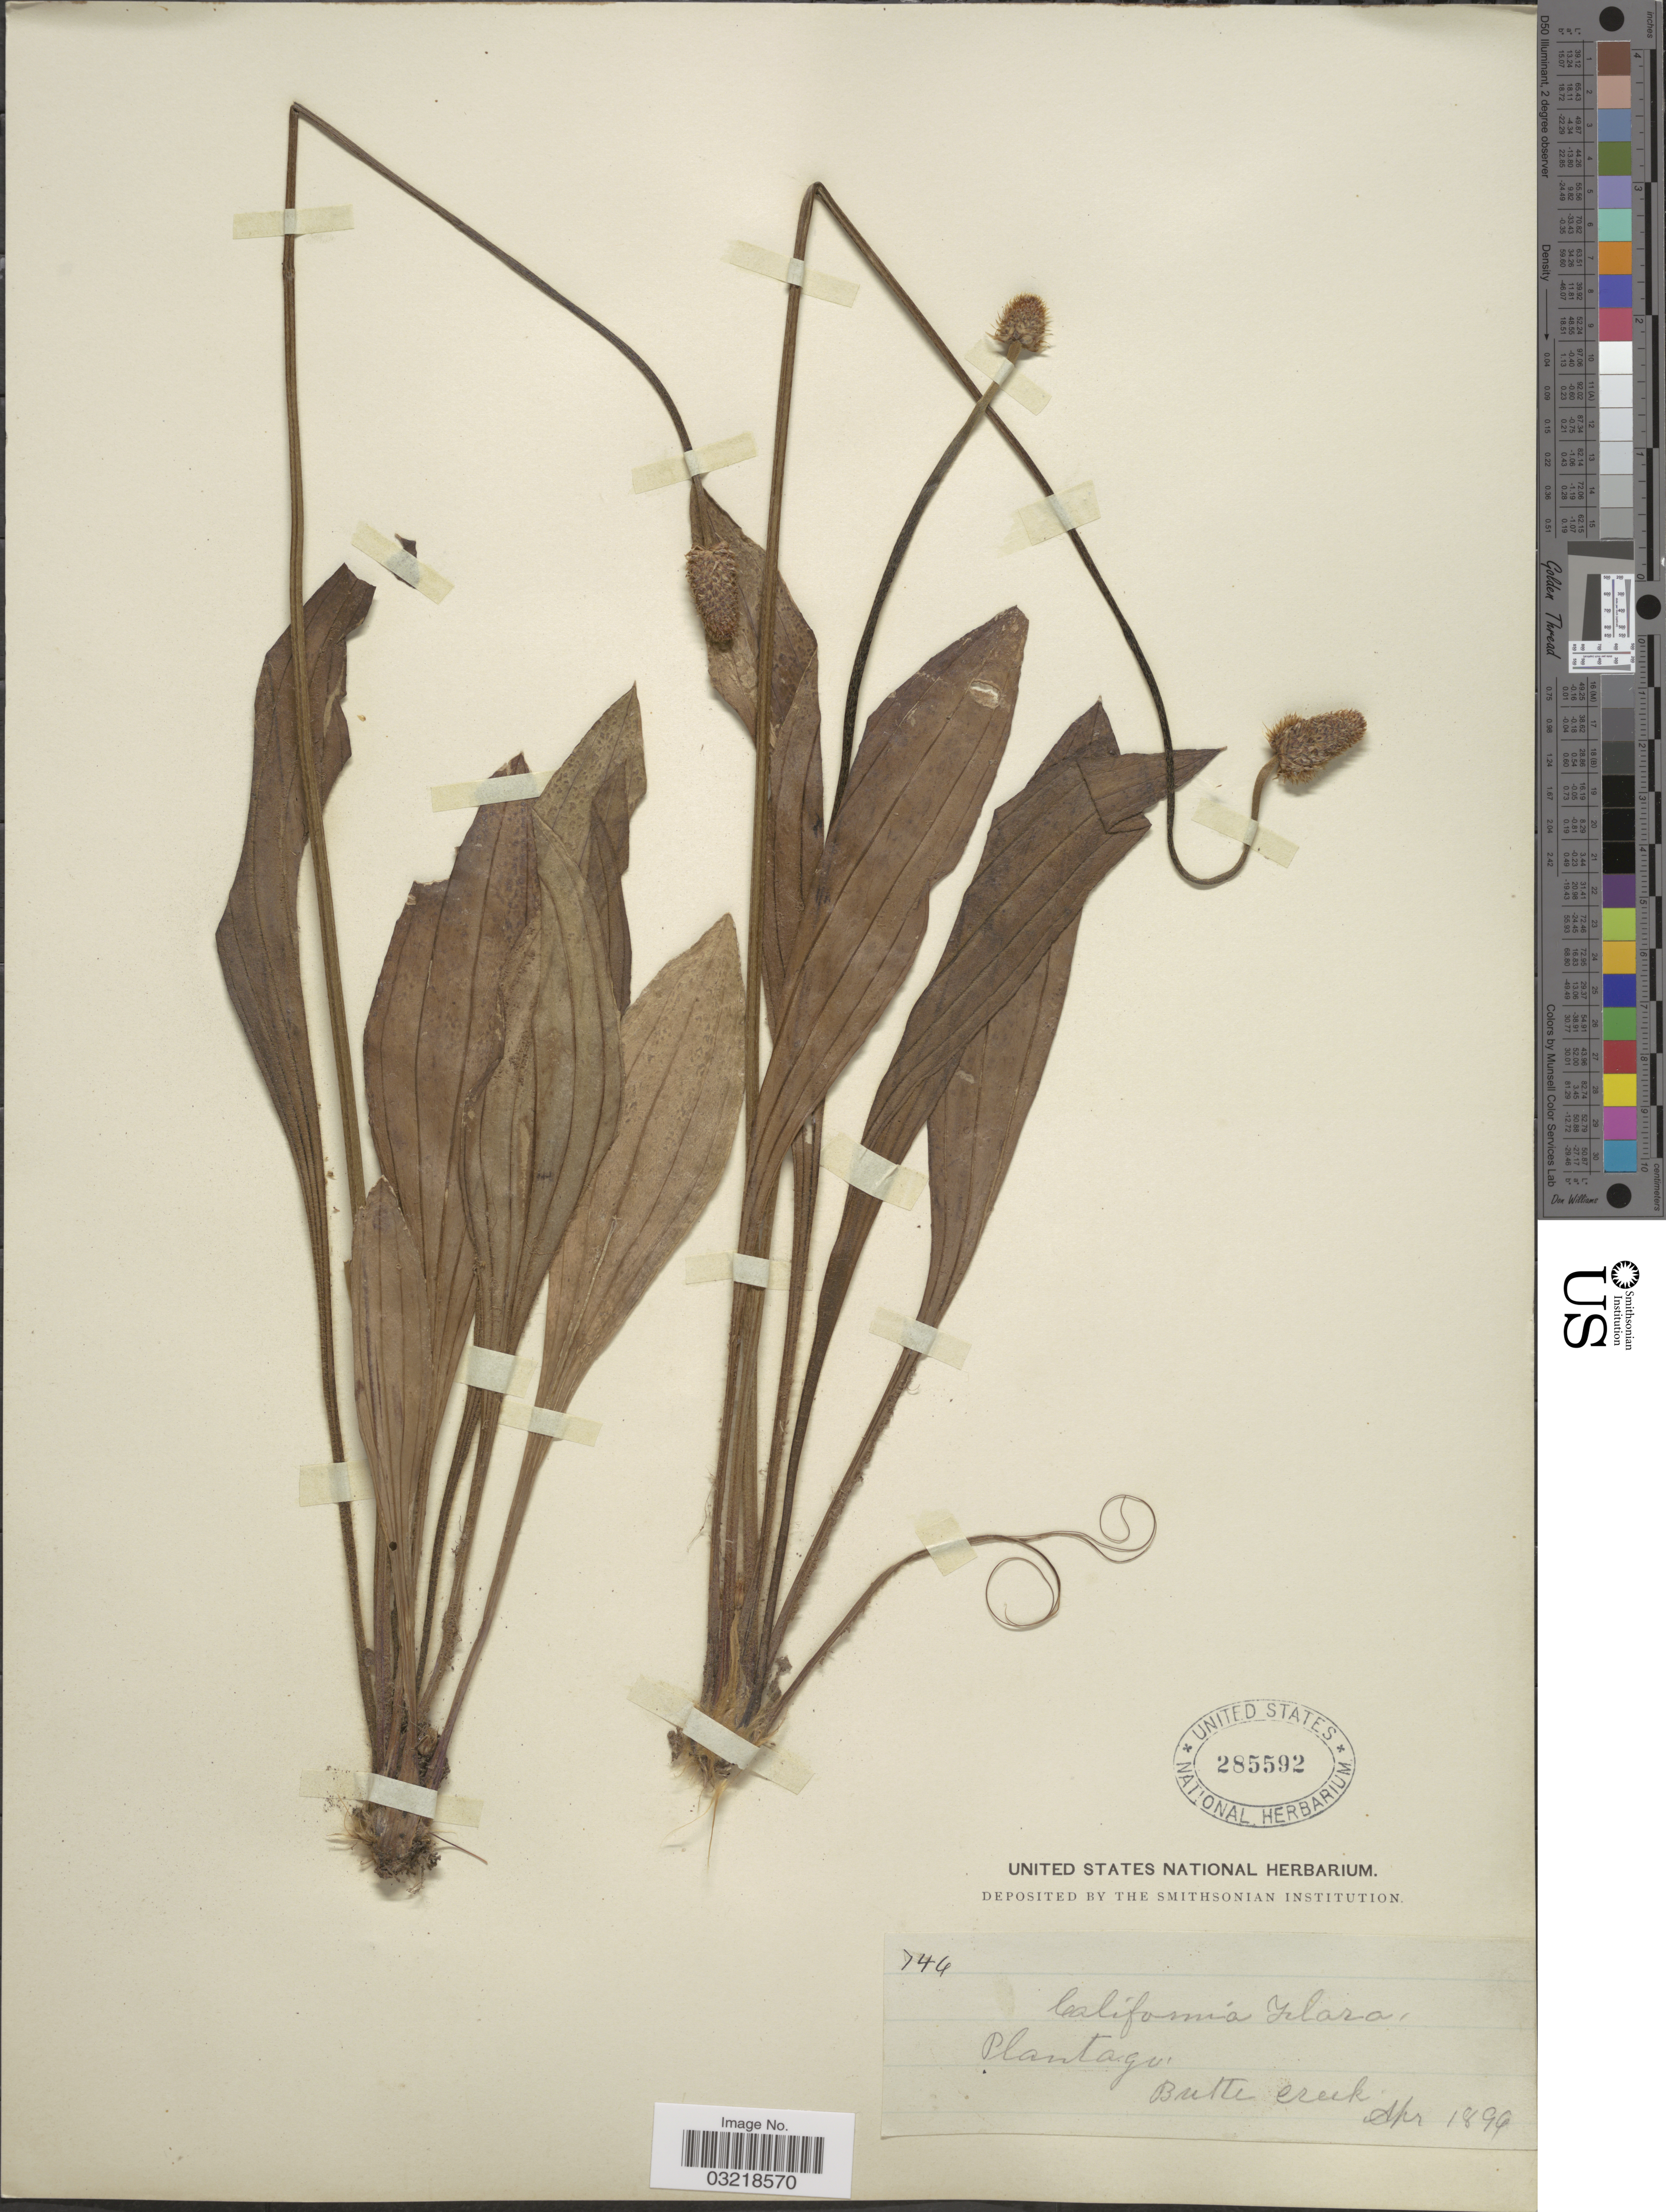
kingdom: Plantae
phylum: Tracheophyta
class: Magnoliopsida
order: Lamiales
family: Plantaginaceae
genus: Plantago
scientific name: Plantago lanceolata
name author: L.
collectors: ex herb. United States National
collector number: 746*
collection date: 1899-04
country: United States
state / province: California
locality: Butte Creek.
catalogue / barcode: US 285592